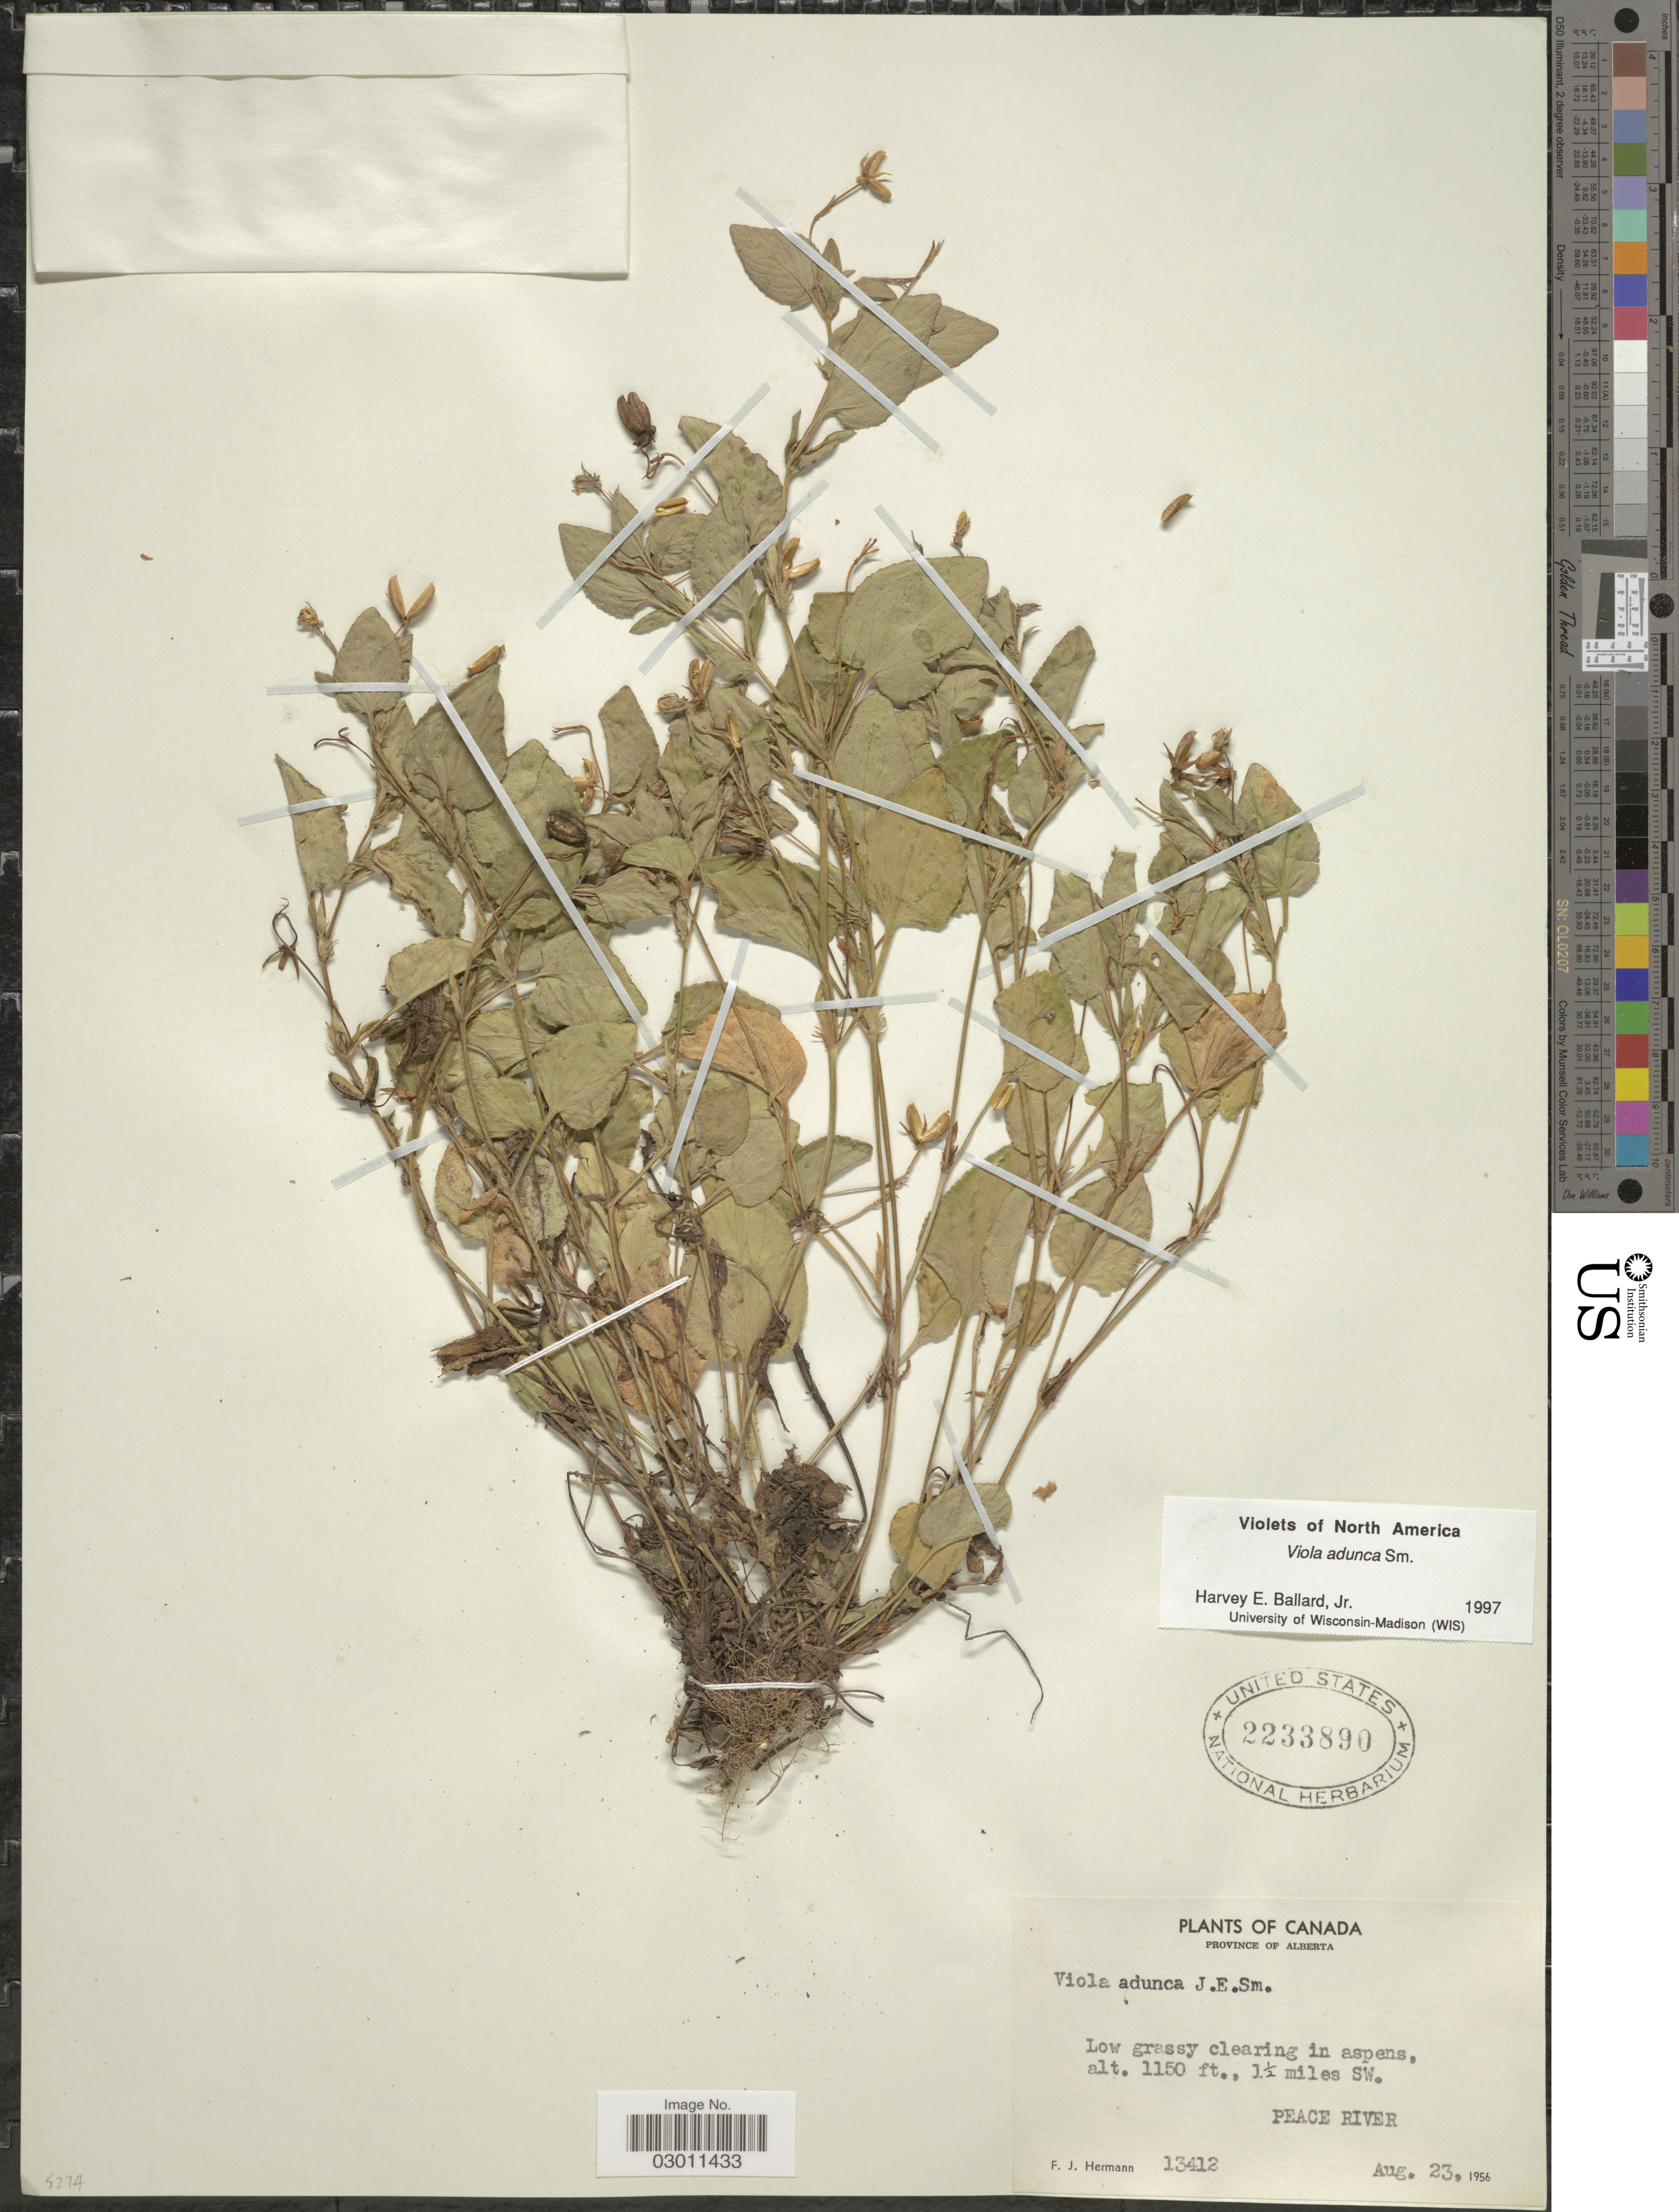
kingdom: Plantae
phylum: Tracheophyta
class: Magnoliopsida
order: Malpighiales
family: Violaceae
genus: Viola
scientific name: Viola adunca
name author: Sm.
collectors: F. J. Hermann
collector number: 13412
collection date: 1956-08-23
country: Canada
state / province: Alberta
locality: Province of Alberta, 1½ miles SW., Peace River.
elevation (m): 351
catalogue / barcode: US 2233890